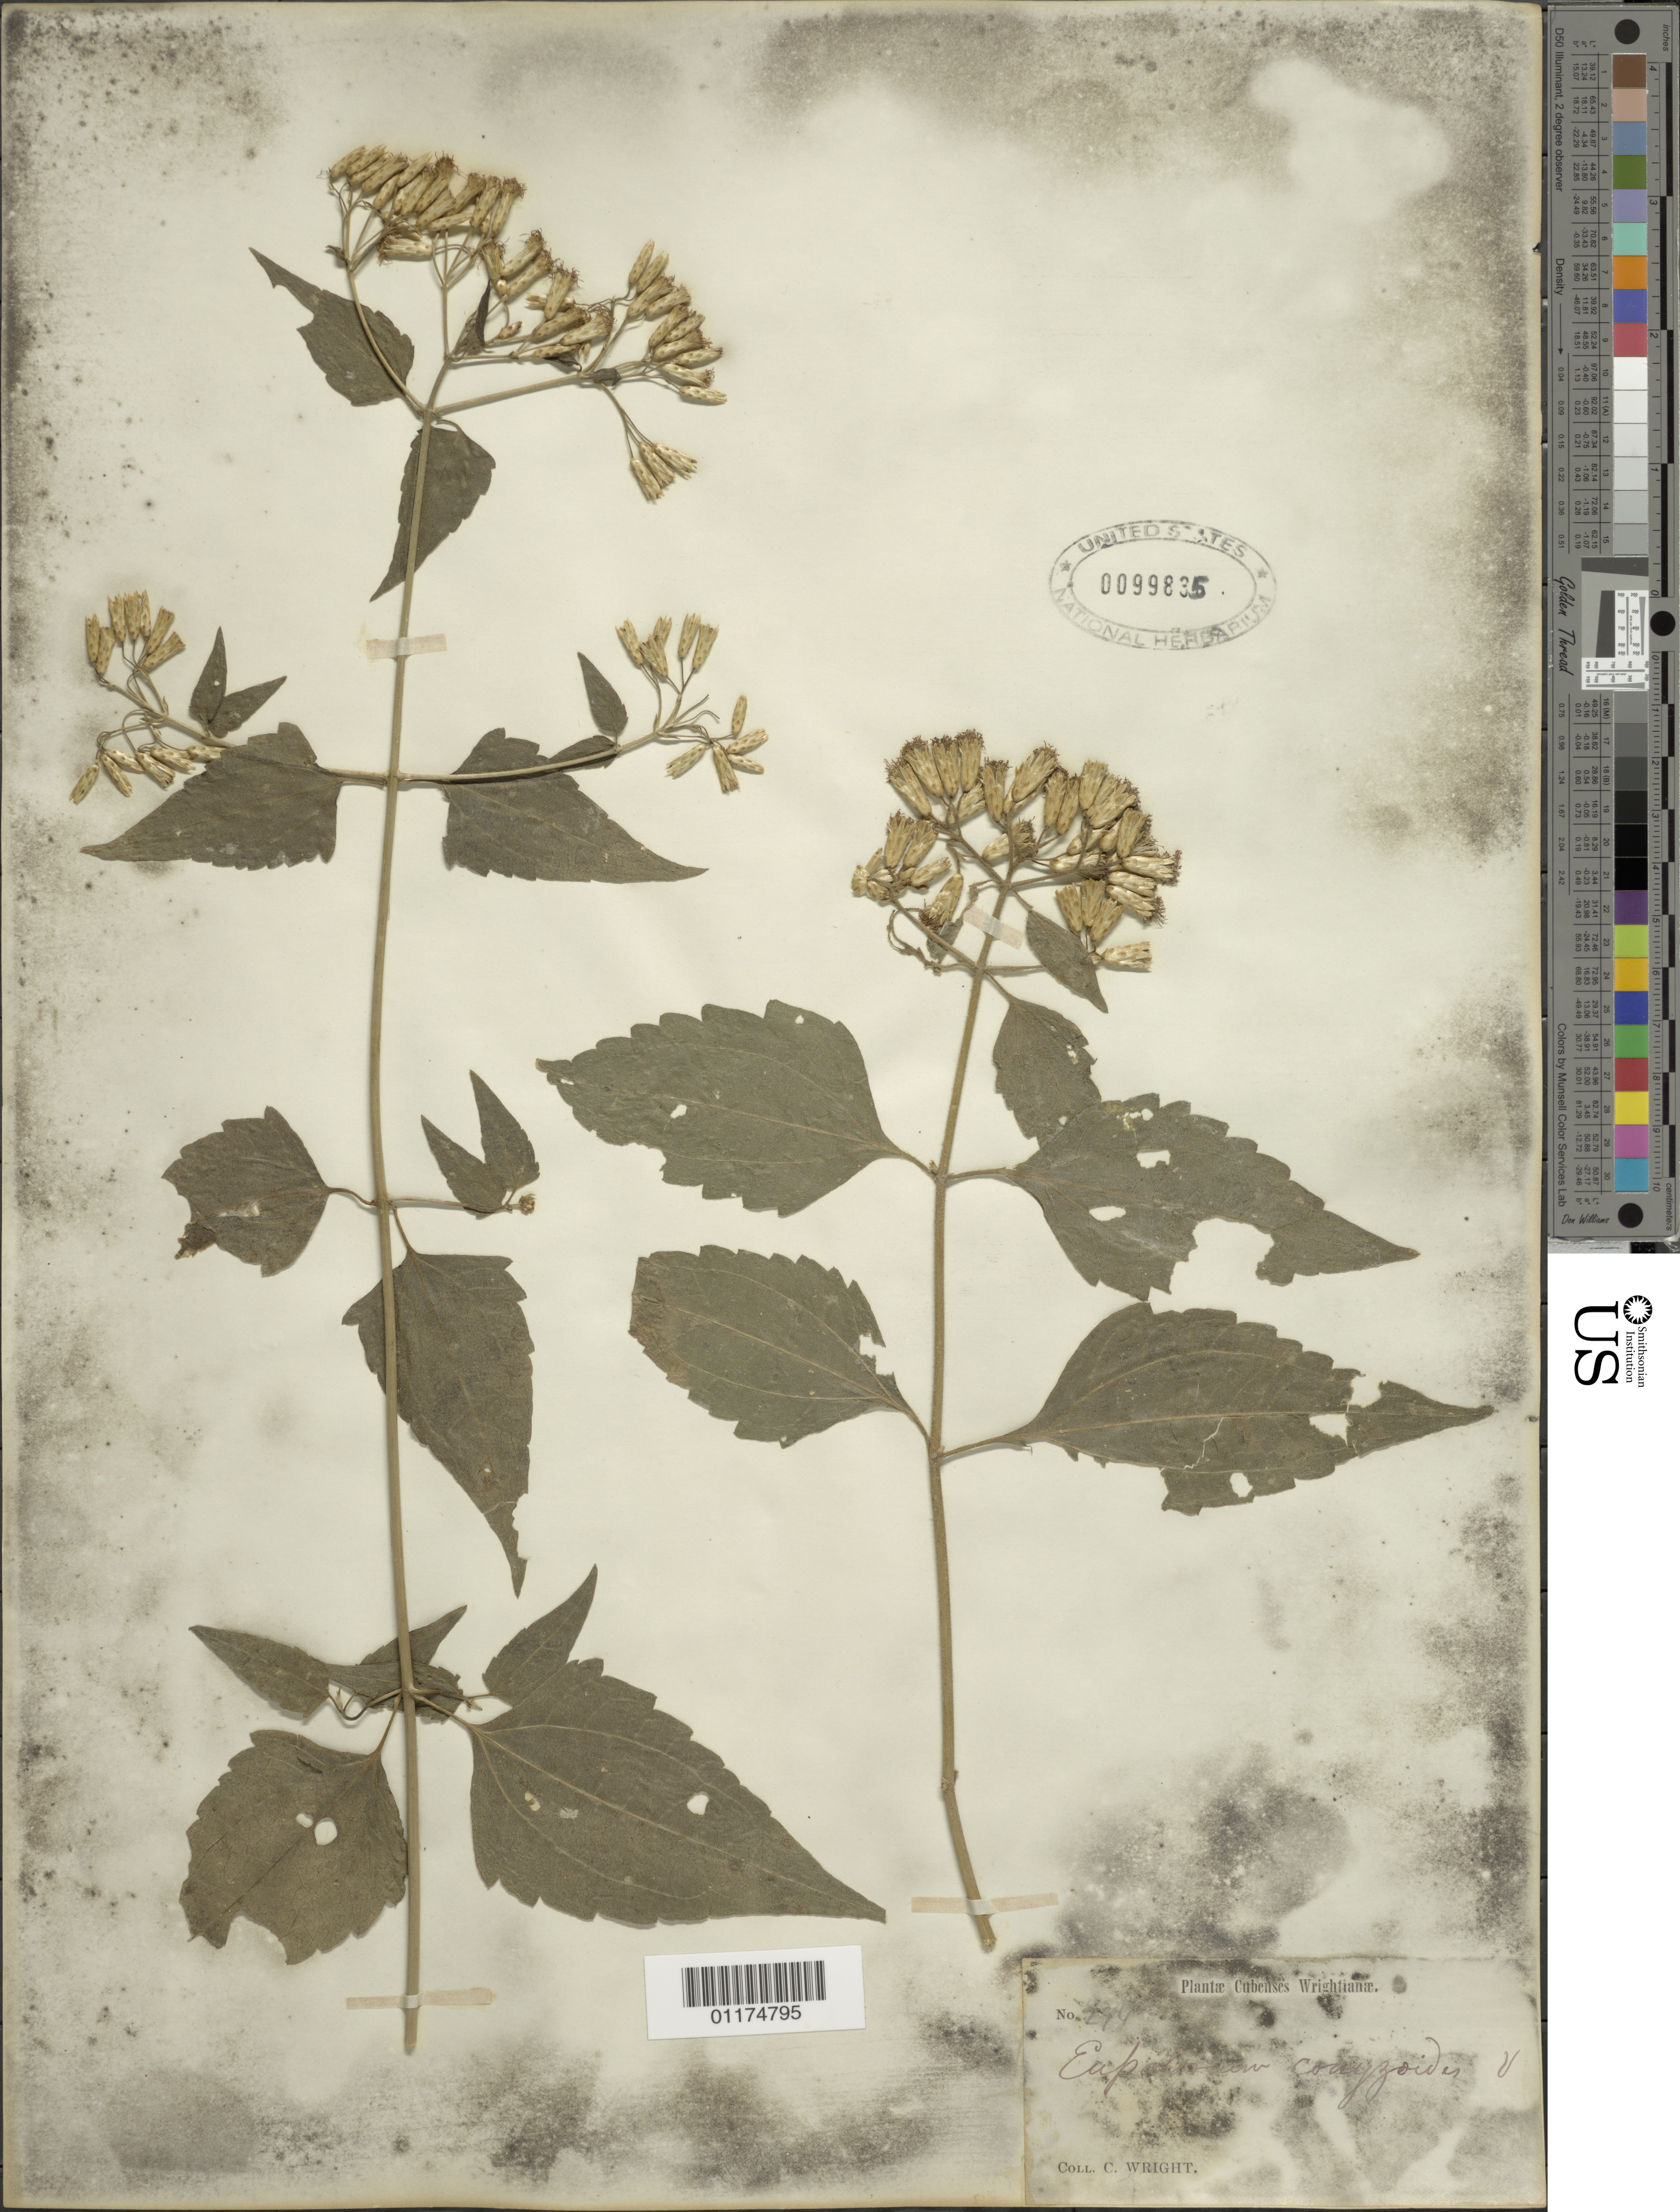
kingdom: Plantae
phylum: Tracheophyta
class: Magnoliopsida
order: Asterales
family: Asteraceae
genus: Chromolaena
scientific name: Chromolaena odorata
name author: (L.) R.M. King & H. Rob.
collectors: C. Wright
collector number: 294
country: Cuba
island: Cuba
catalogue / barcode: US 99835